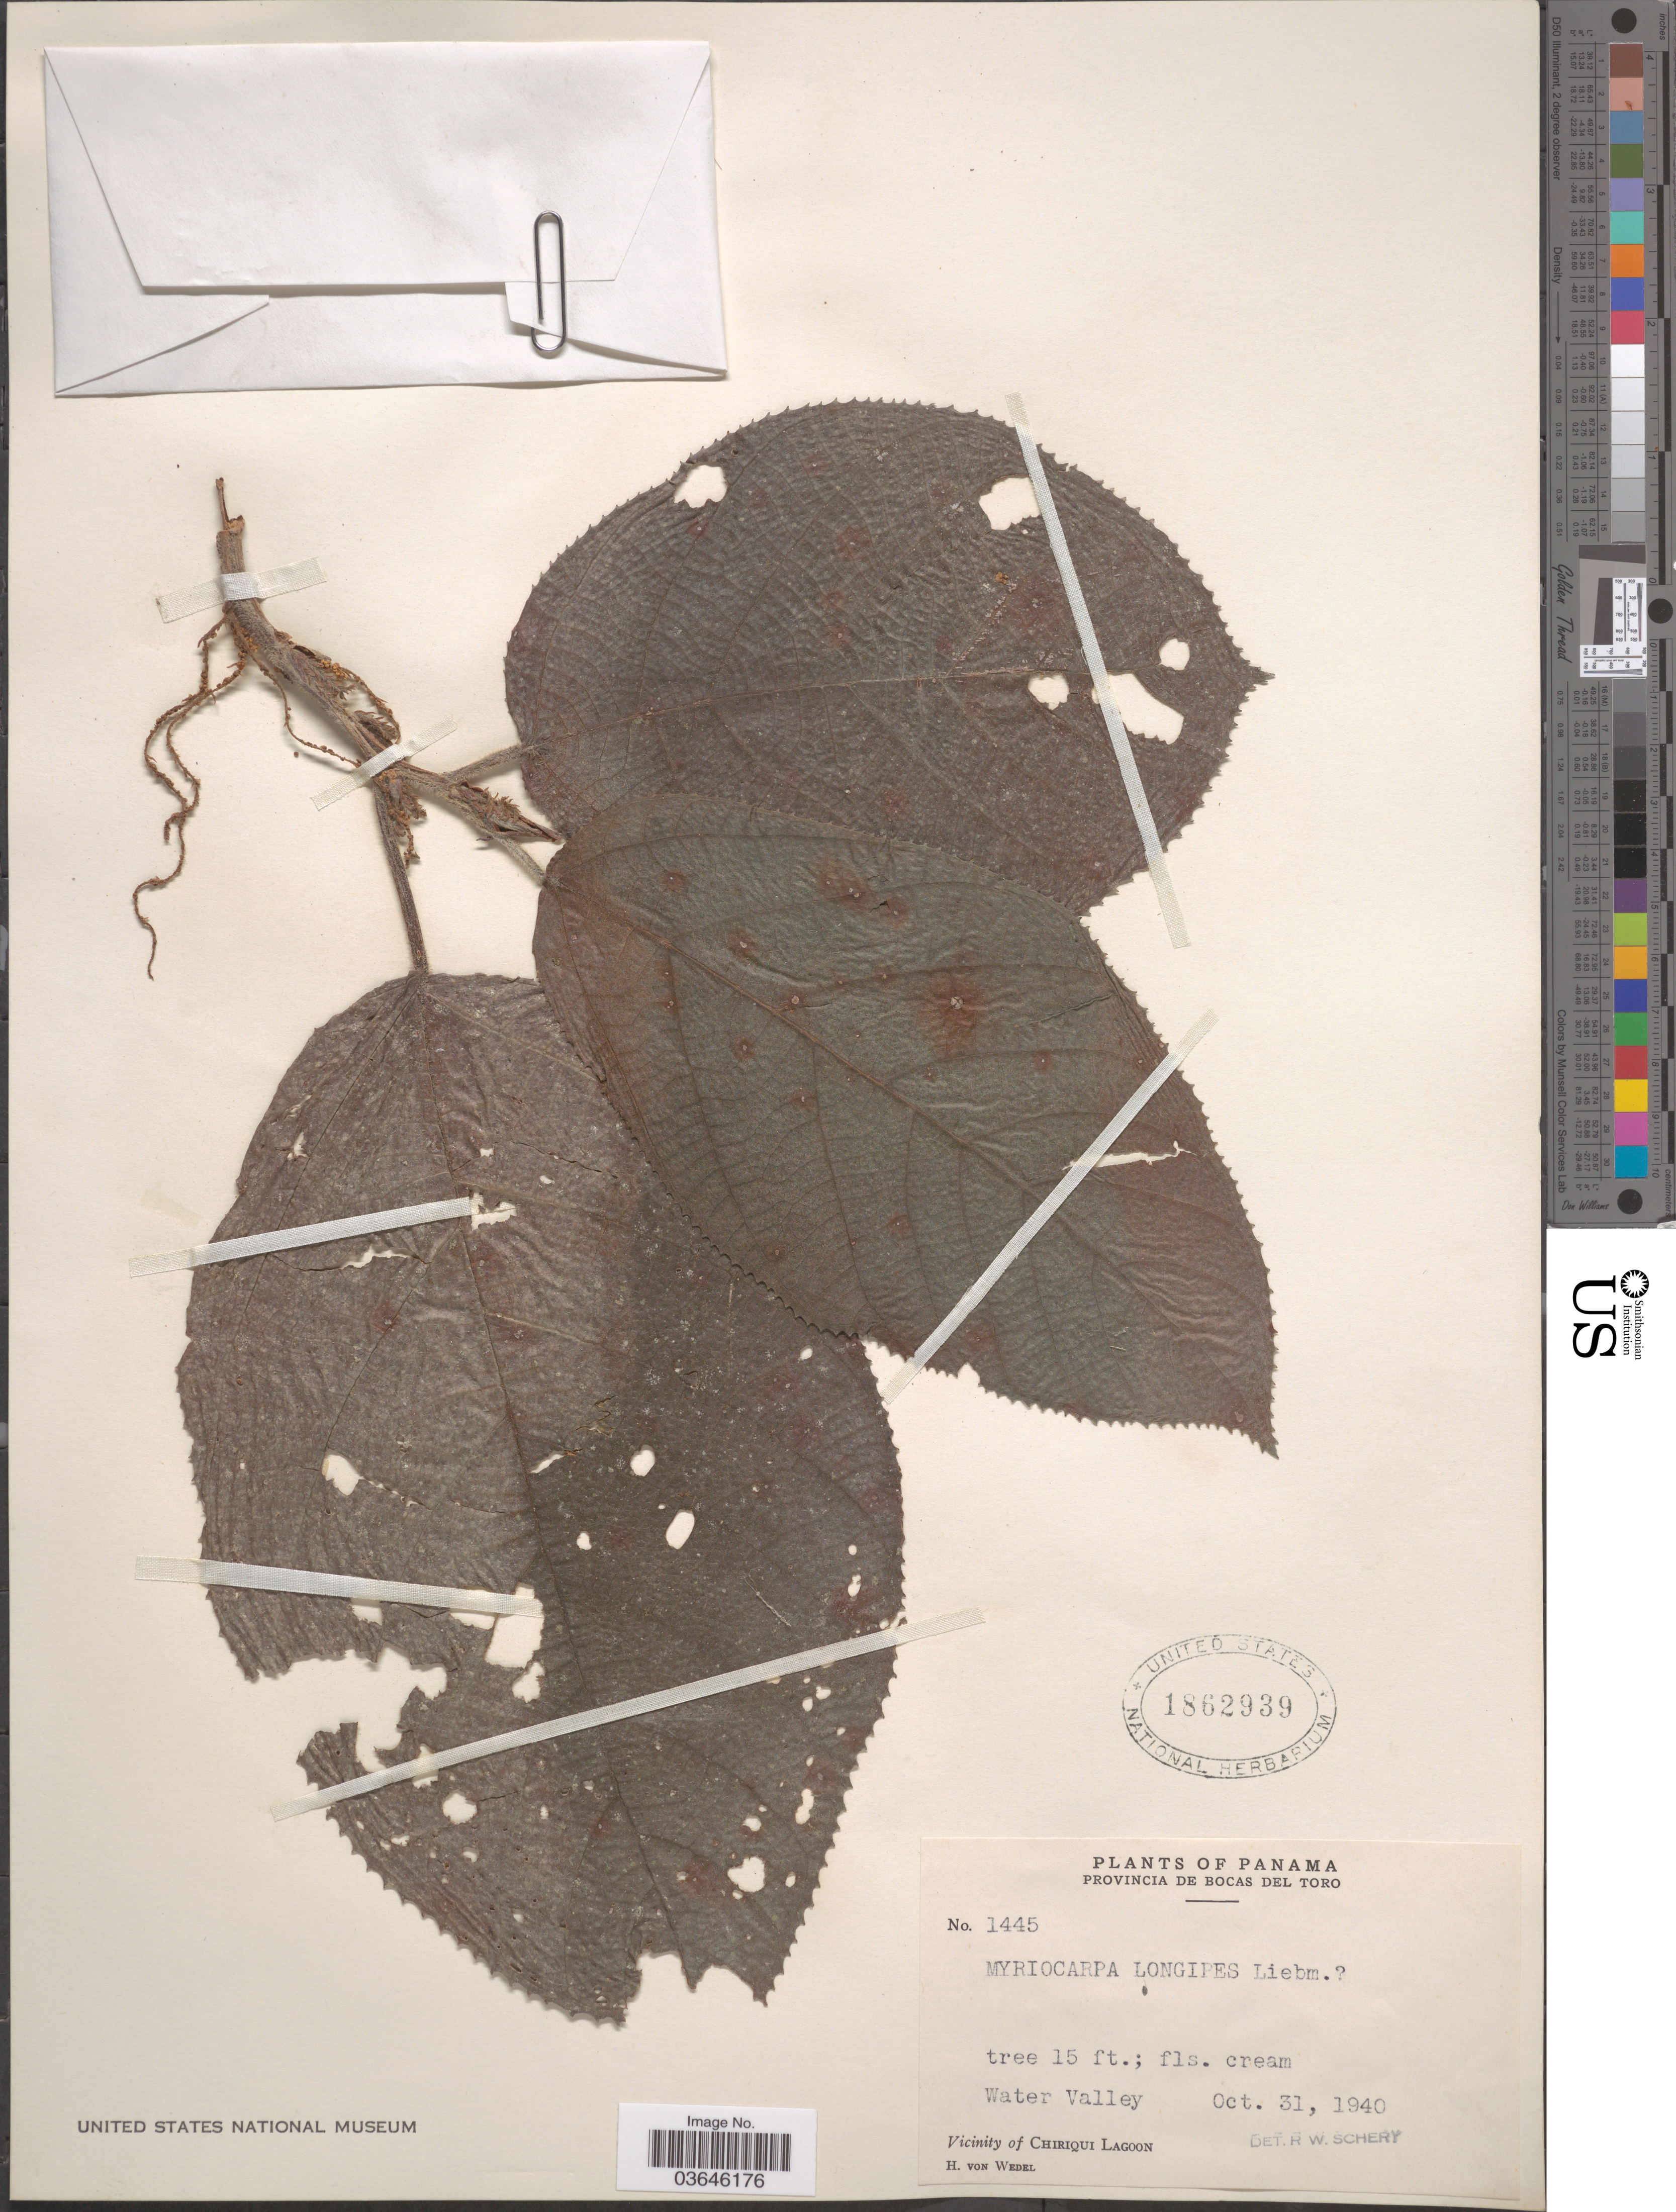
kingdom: Plantae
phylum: Tracheophyta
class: Magnoliopsida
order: Rosales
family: Urticaceae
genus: Myriocarpa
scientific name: Myriocarpa yzabalensis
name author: (Donn. Sm.) Killip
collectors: H. von Wedel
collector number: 1445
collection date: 1940-10-31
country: Panama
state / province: Bocas del Toro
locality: Water Valley. Vicinity of Chiriqui Lagoon.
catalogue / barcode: US 1862939